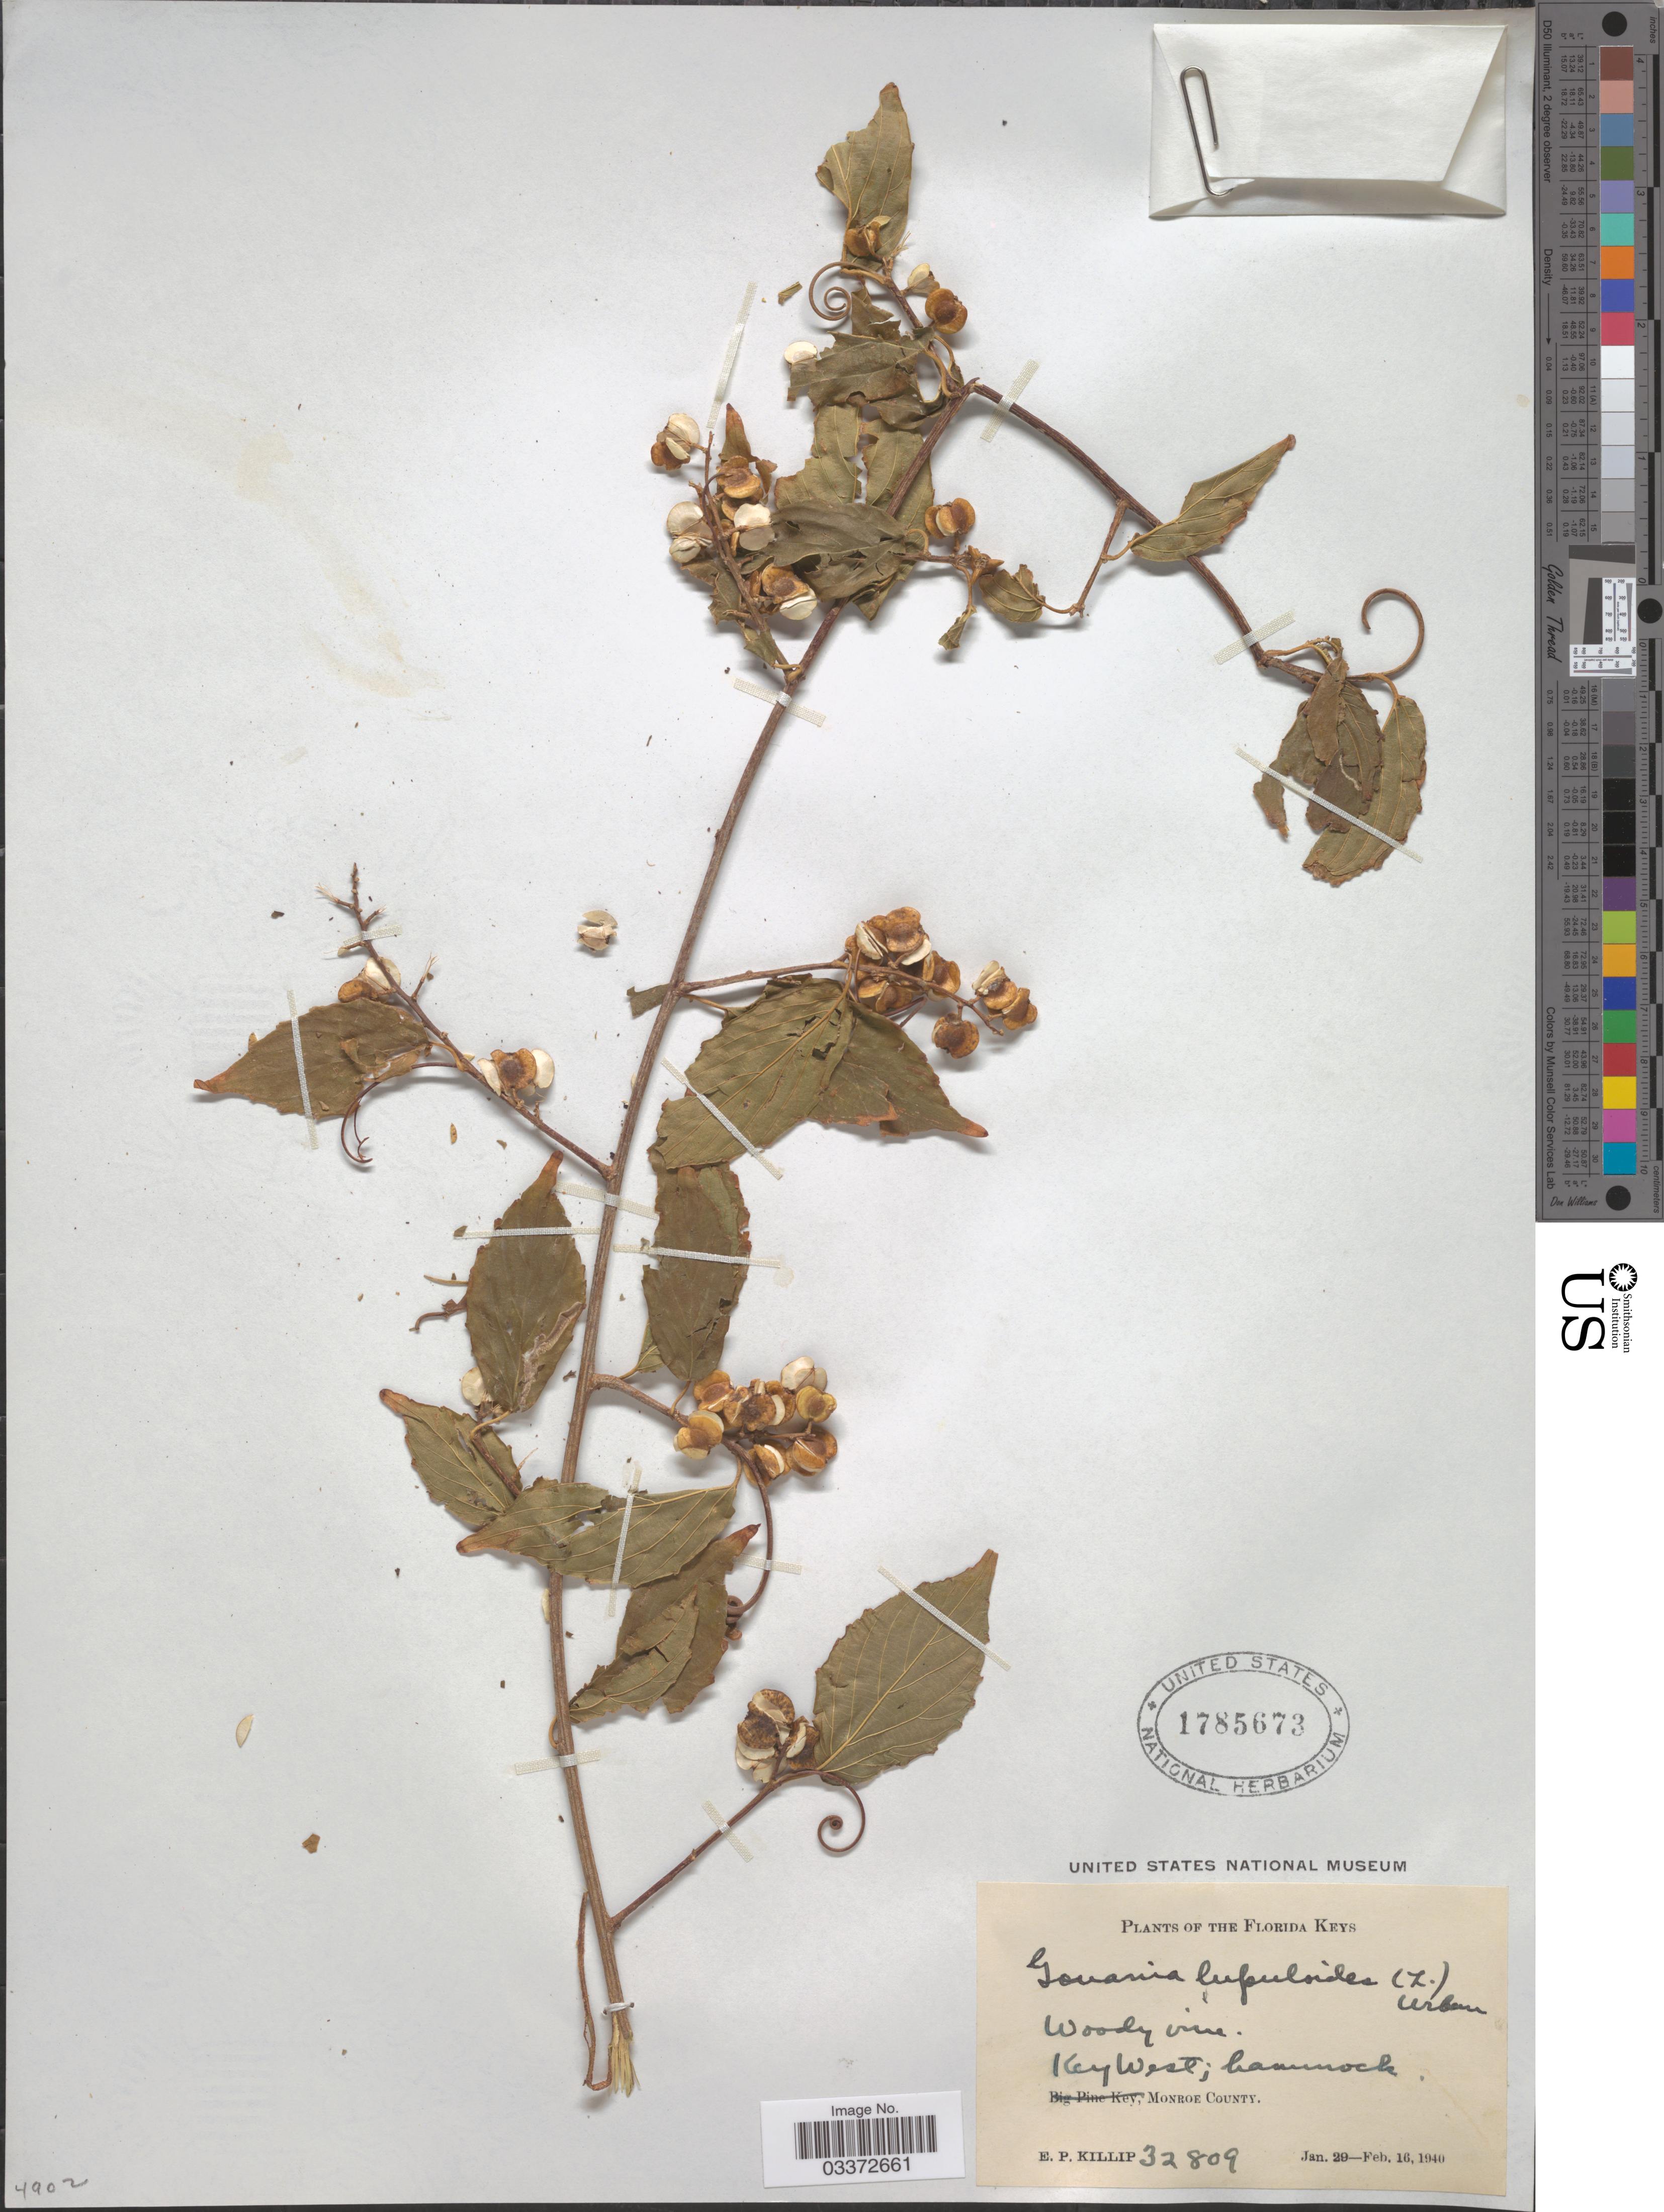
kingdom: Plantae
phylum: Tracheophyta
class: Magnoliopsida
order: Rosales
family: Rhamnaceae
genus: Gouania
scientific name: Gouania lupuloides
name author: (L.) Urb.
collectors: E. P. Killip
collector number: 32809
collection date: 1940-01-29/1940-02-16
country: United States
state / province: Florida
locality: The Florida Keys. Key West; hammock. Monroe County.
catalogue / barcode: US 1785673